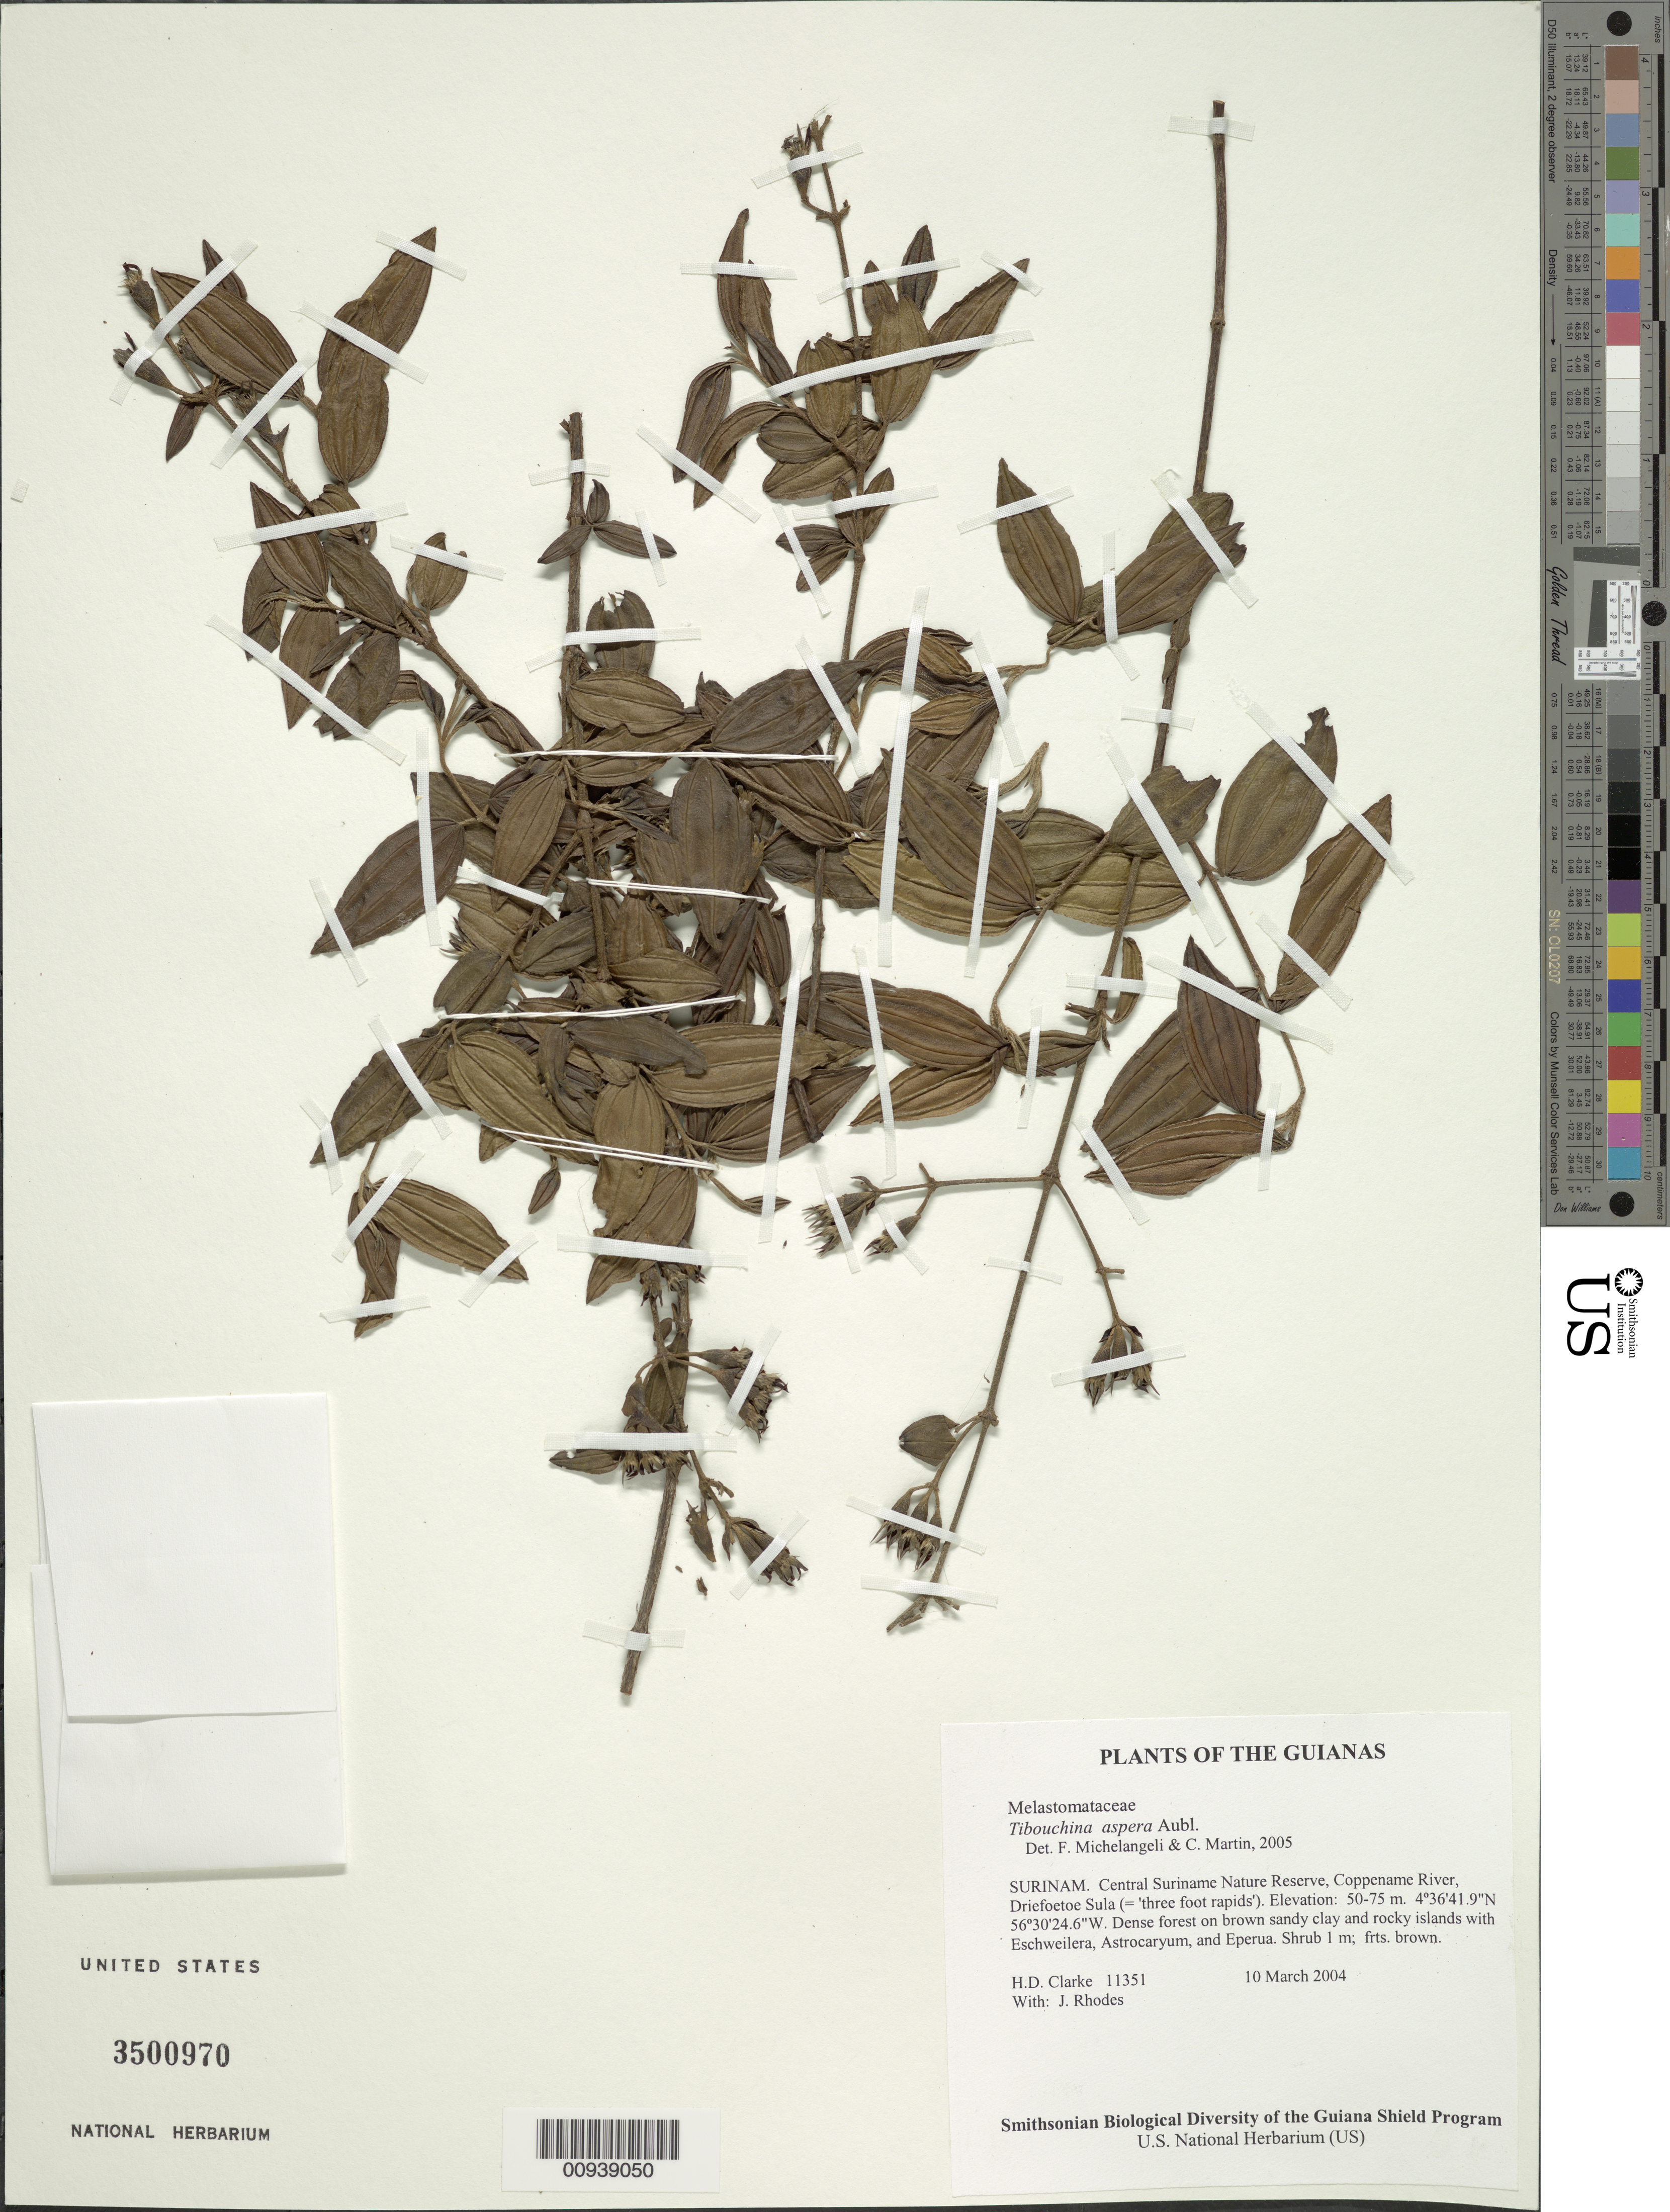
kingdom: Plantae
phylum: Tracheophyta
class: Magnoliopsida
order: Myrtales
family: Melastomataceae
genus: Tibouchina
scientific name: Tibouchina aspera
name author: Aubl.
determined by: Michelangeli, F. A.; Martin, C.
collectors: H. D. Clarke & J. Rhodes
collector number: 11351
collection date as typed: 10 March 2004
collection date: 2004-03-10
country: Suriname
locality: Central Suriname Nature Reserve, Coppename River, Driefoetoe Sula (= 'three foot rapids')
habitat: Dense forest on brown sandy clay and rocky islands with Eschweilera, Astrocaryum, and Eperua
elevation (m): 50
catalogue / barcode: US 3500970